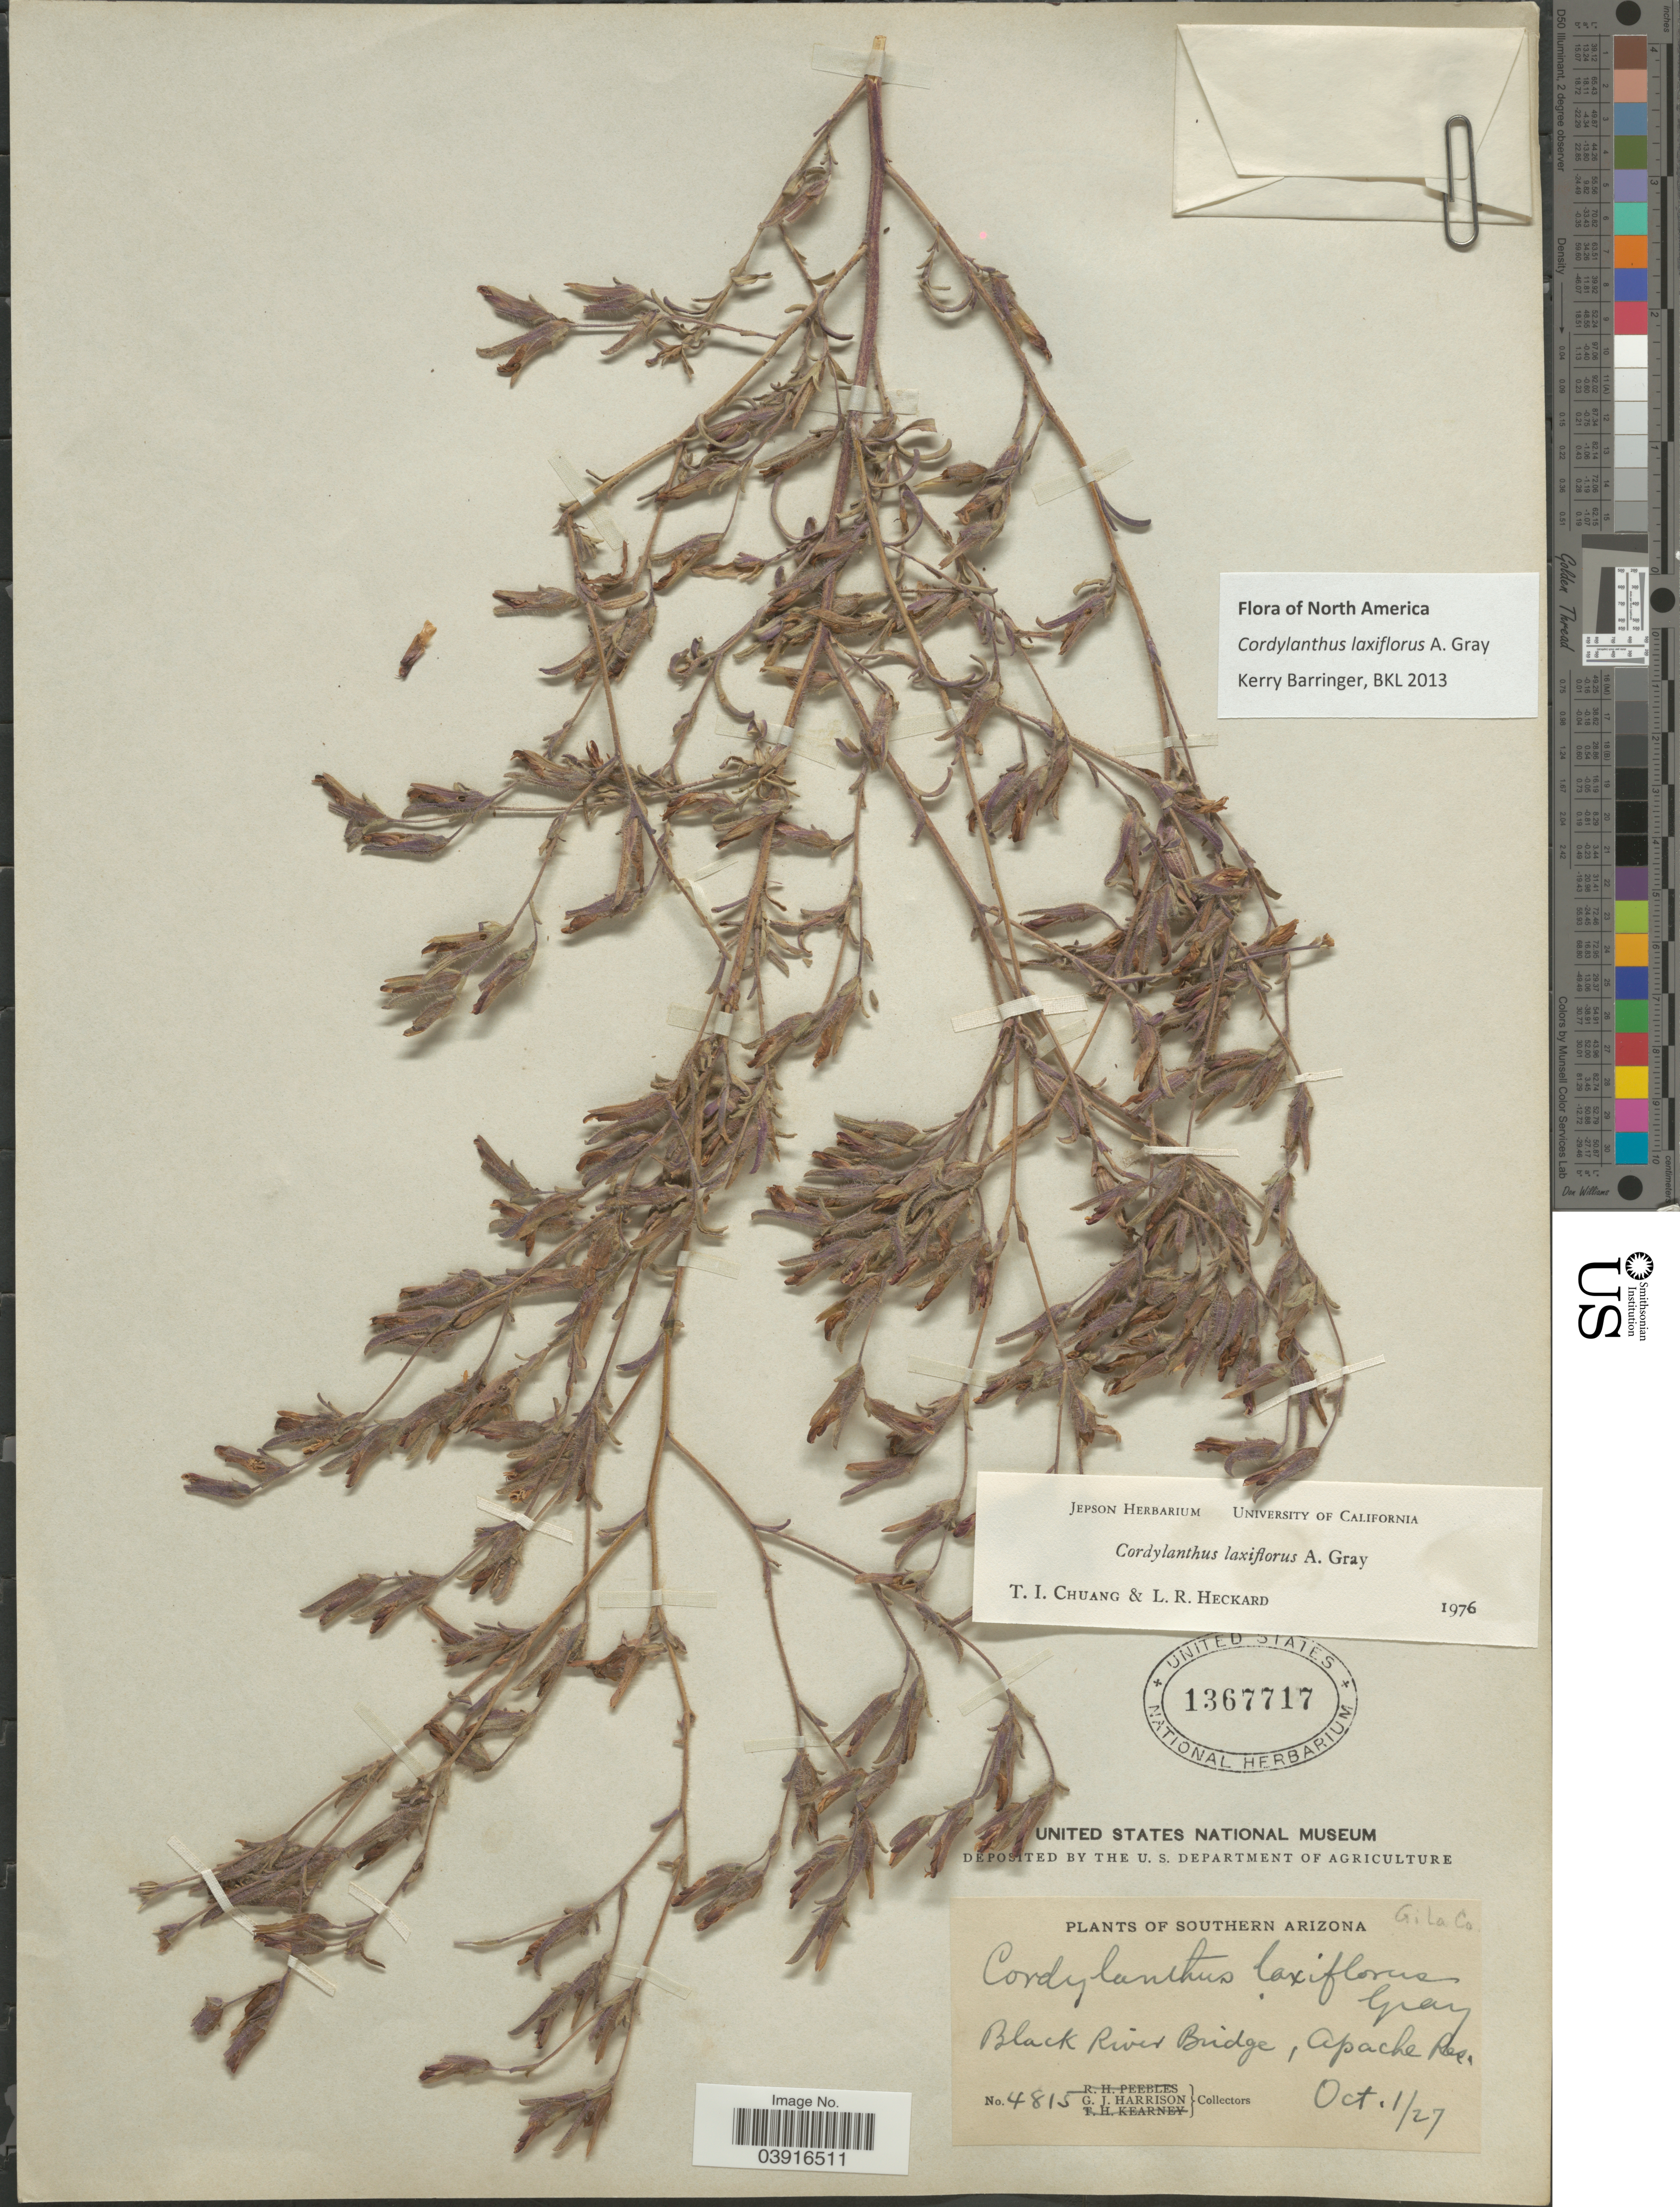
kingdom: Plantae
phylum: Tracheophyta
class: Magnoliopsida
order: Lamiales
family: Orobanchaceae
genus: Cordylanthus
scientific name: Cordylanthus laxiflorus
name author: A. Gray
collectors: G. J. Harrison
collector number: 4815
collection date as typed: Transcribed d/m/y: 1/10/27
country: United States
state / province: Arizona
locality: Southern Arizona. Gila Co. Black River Bridge, Apache Res.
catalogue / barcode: US 1367717